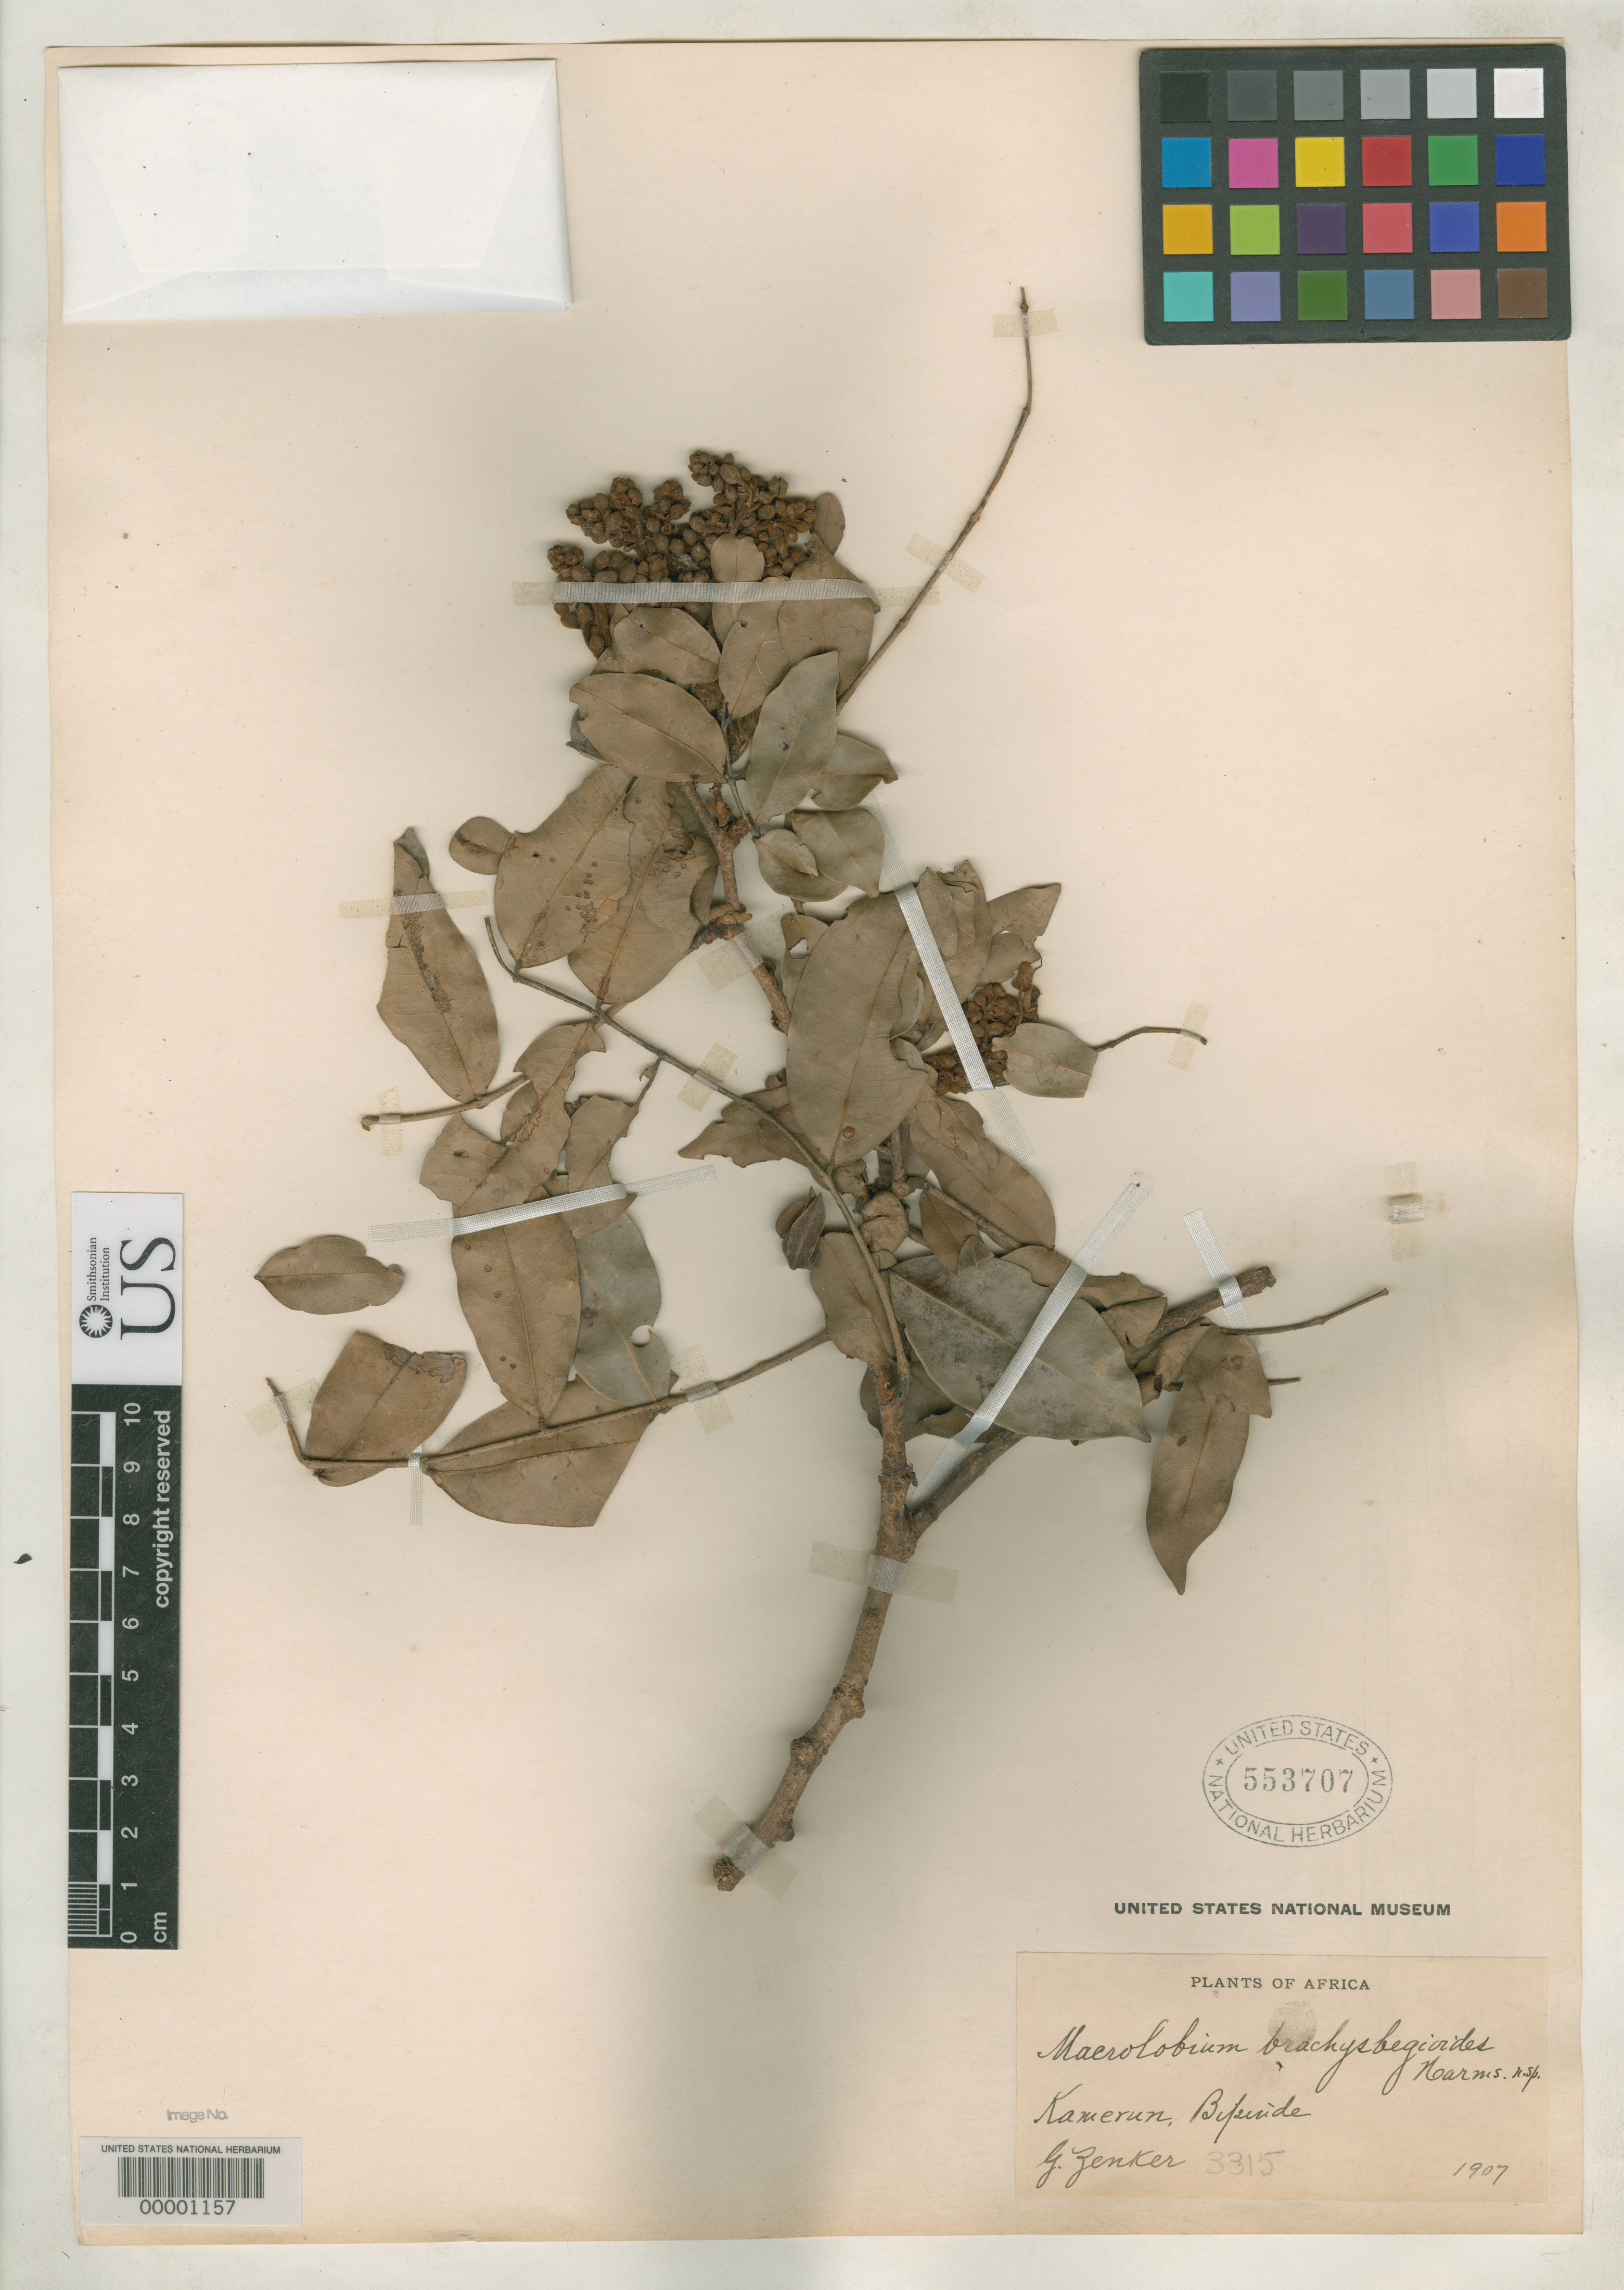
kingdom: Plantae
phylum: Tracheophyta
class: Magnoliopsida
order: Fabales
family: Fabaceae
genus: Macrolobium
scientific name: Macrolobium brachystegioides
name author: Harms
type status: Isotype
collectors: G. A. Zenker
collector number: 3315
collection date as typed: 1907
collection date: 1907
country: Cameroon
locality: Bipinde, Urwaldgebiet.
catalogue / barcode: US 553707